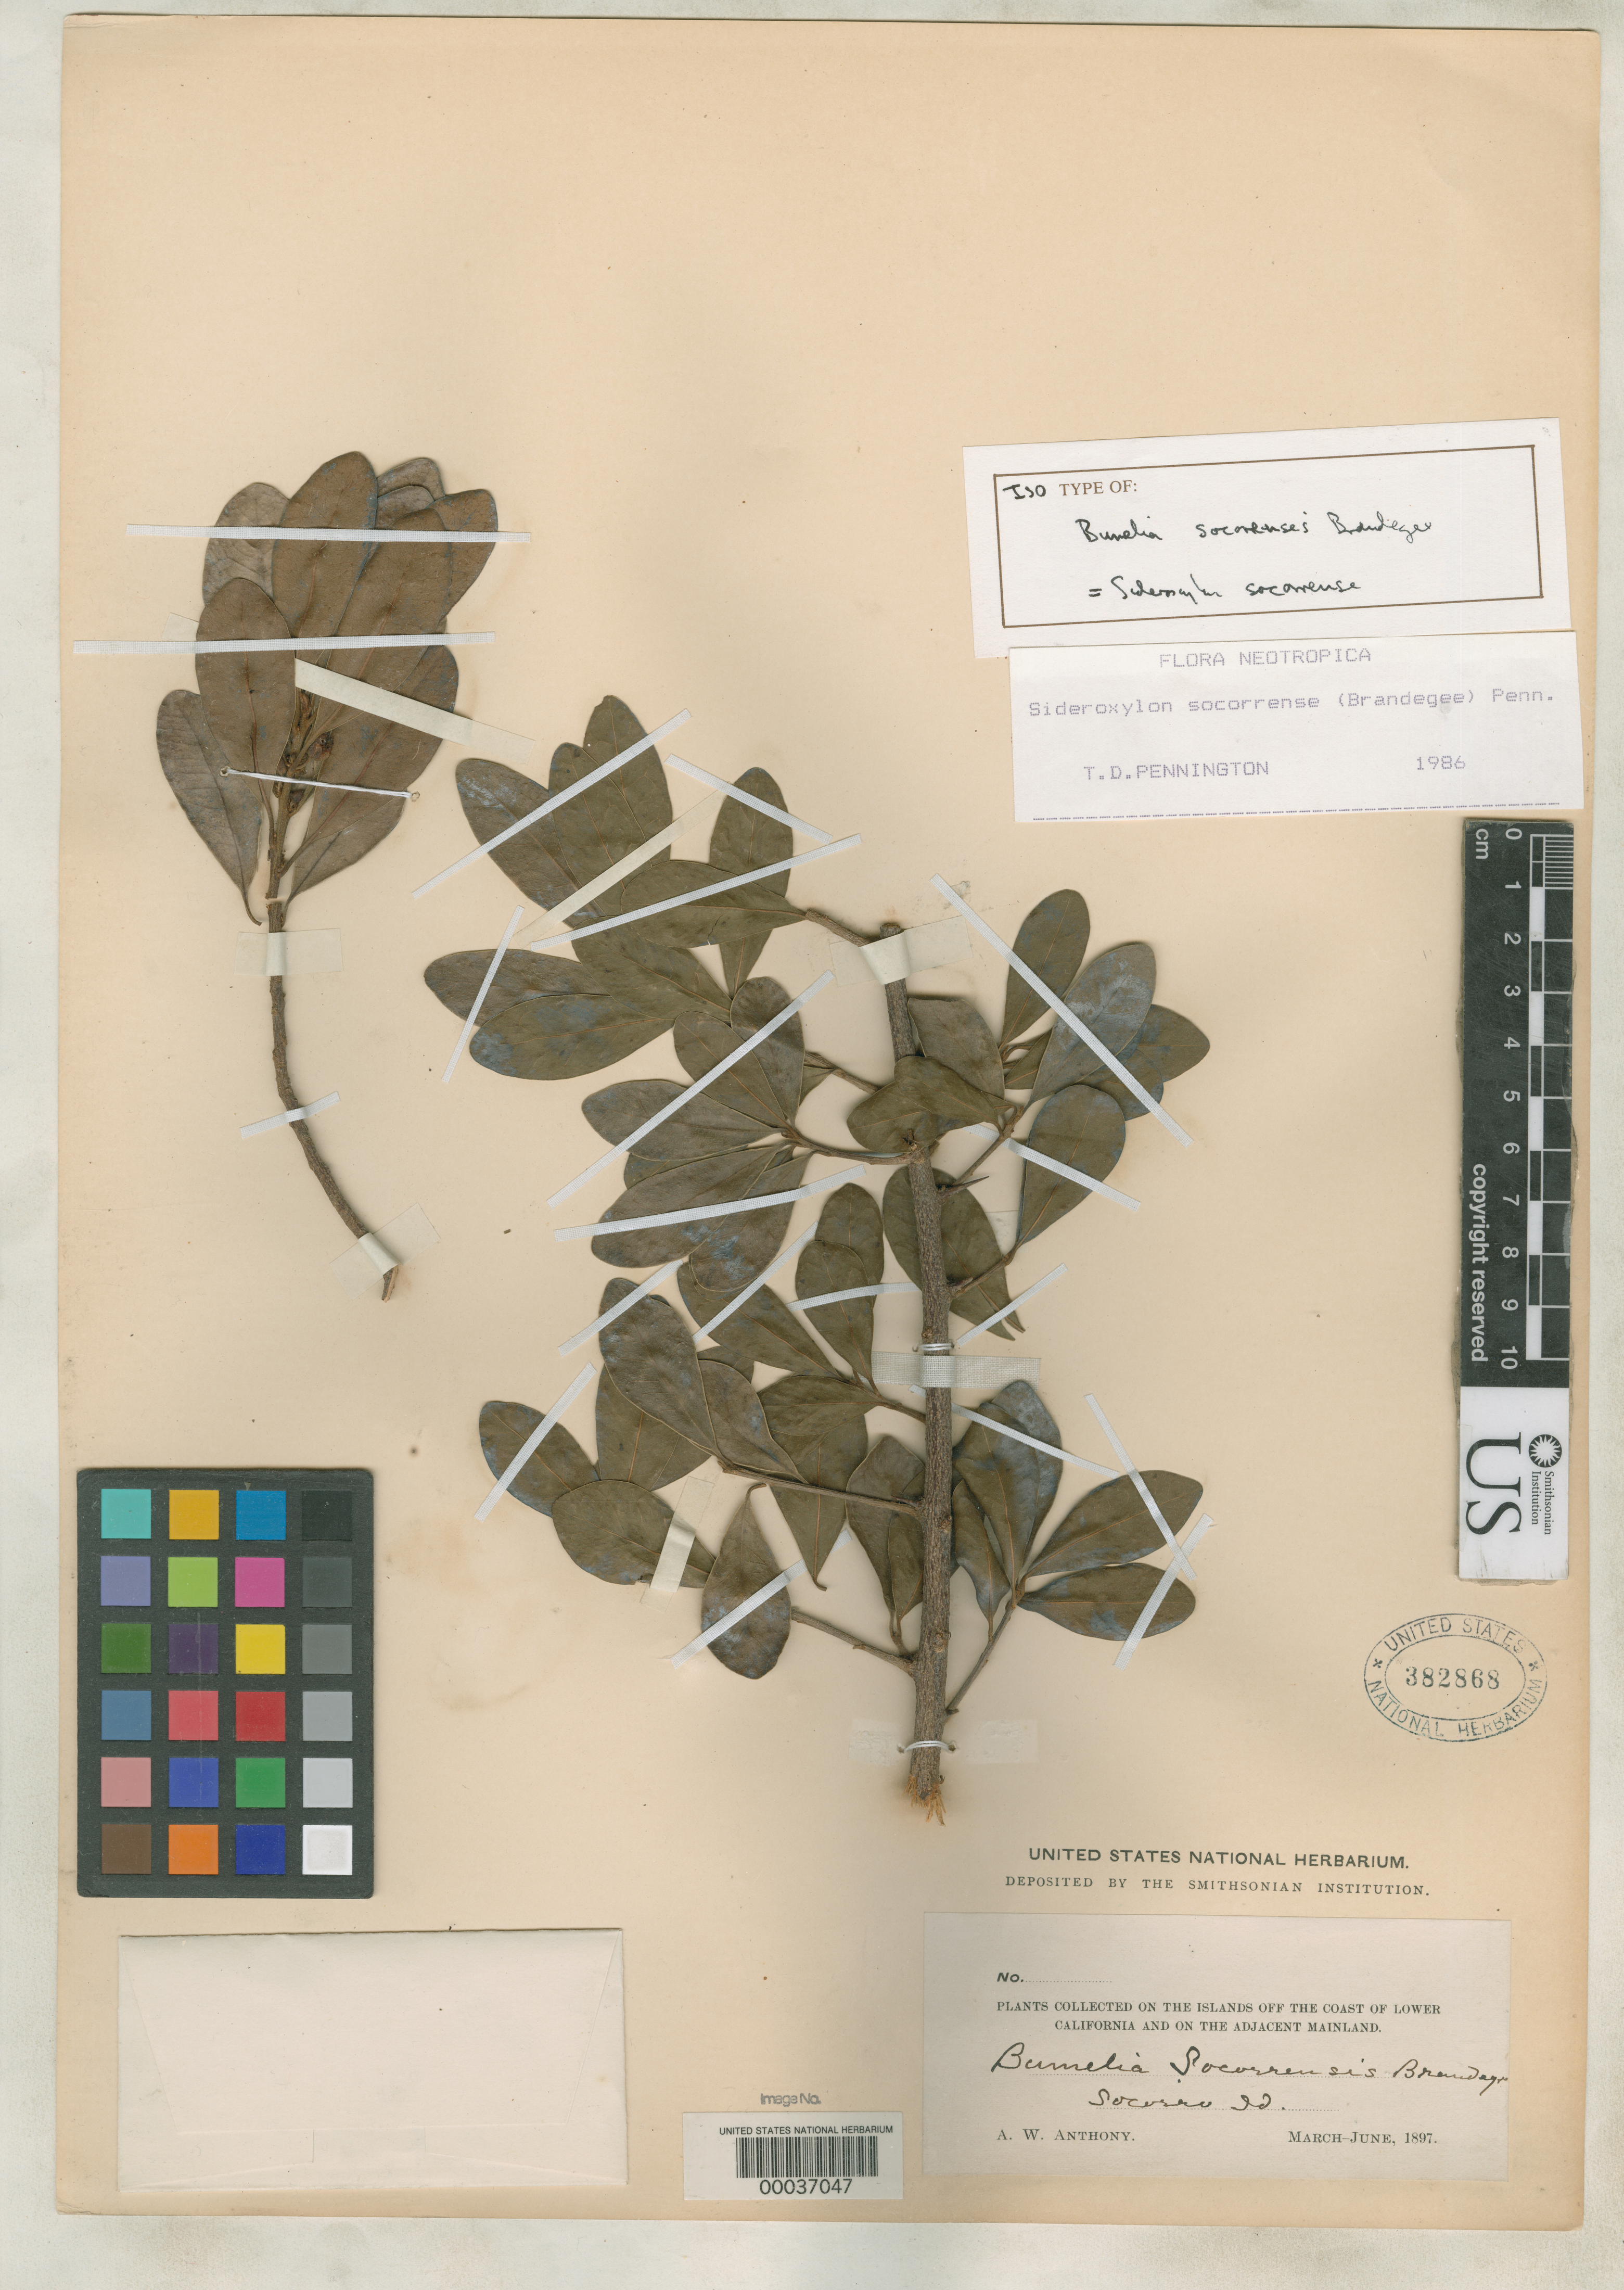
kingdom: Plantae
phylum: Tracheophyta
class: Magnoliopsida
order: Ericales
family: Sapotaceae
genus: Bumelia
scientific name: Bumelia socorrensis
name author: Brandegee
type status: Type Collection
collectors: A. W. Anthony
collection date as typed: Mar 1897 to -- Jun 1897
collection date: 1897-03/1897-06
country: Mexico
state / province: Colima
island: Socorro Island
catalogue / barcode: US 382868